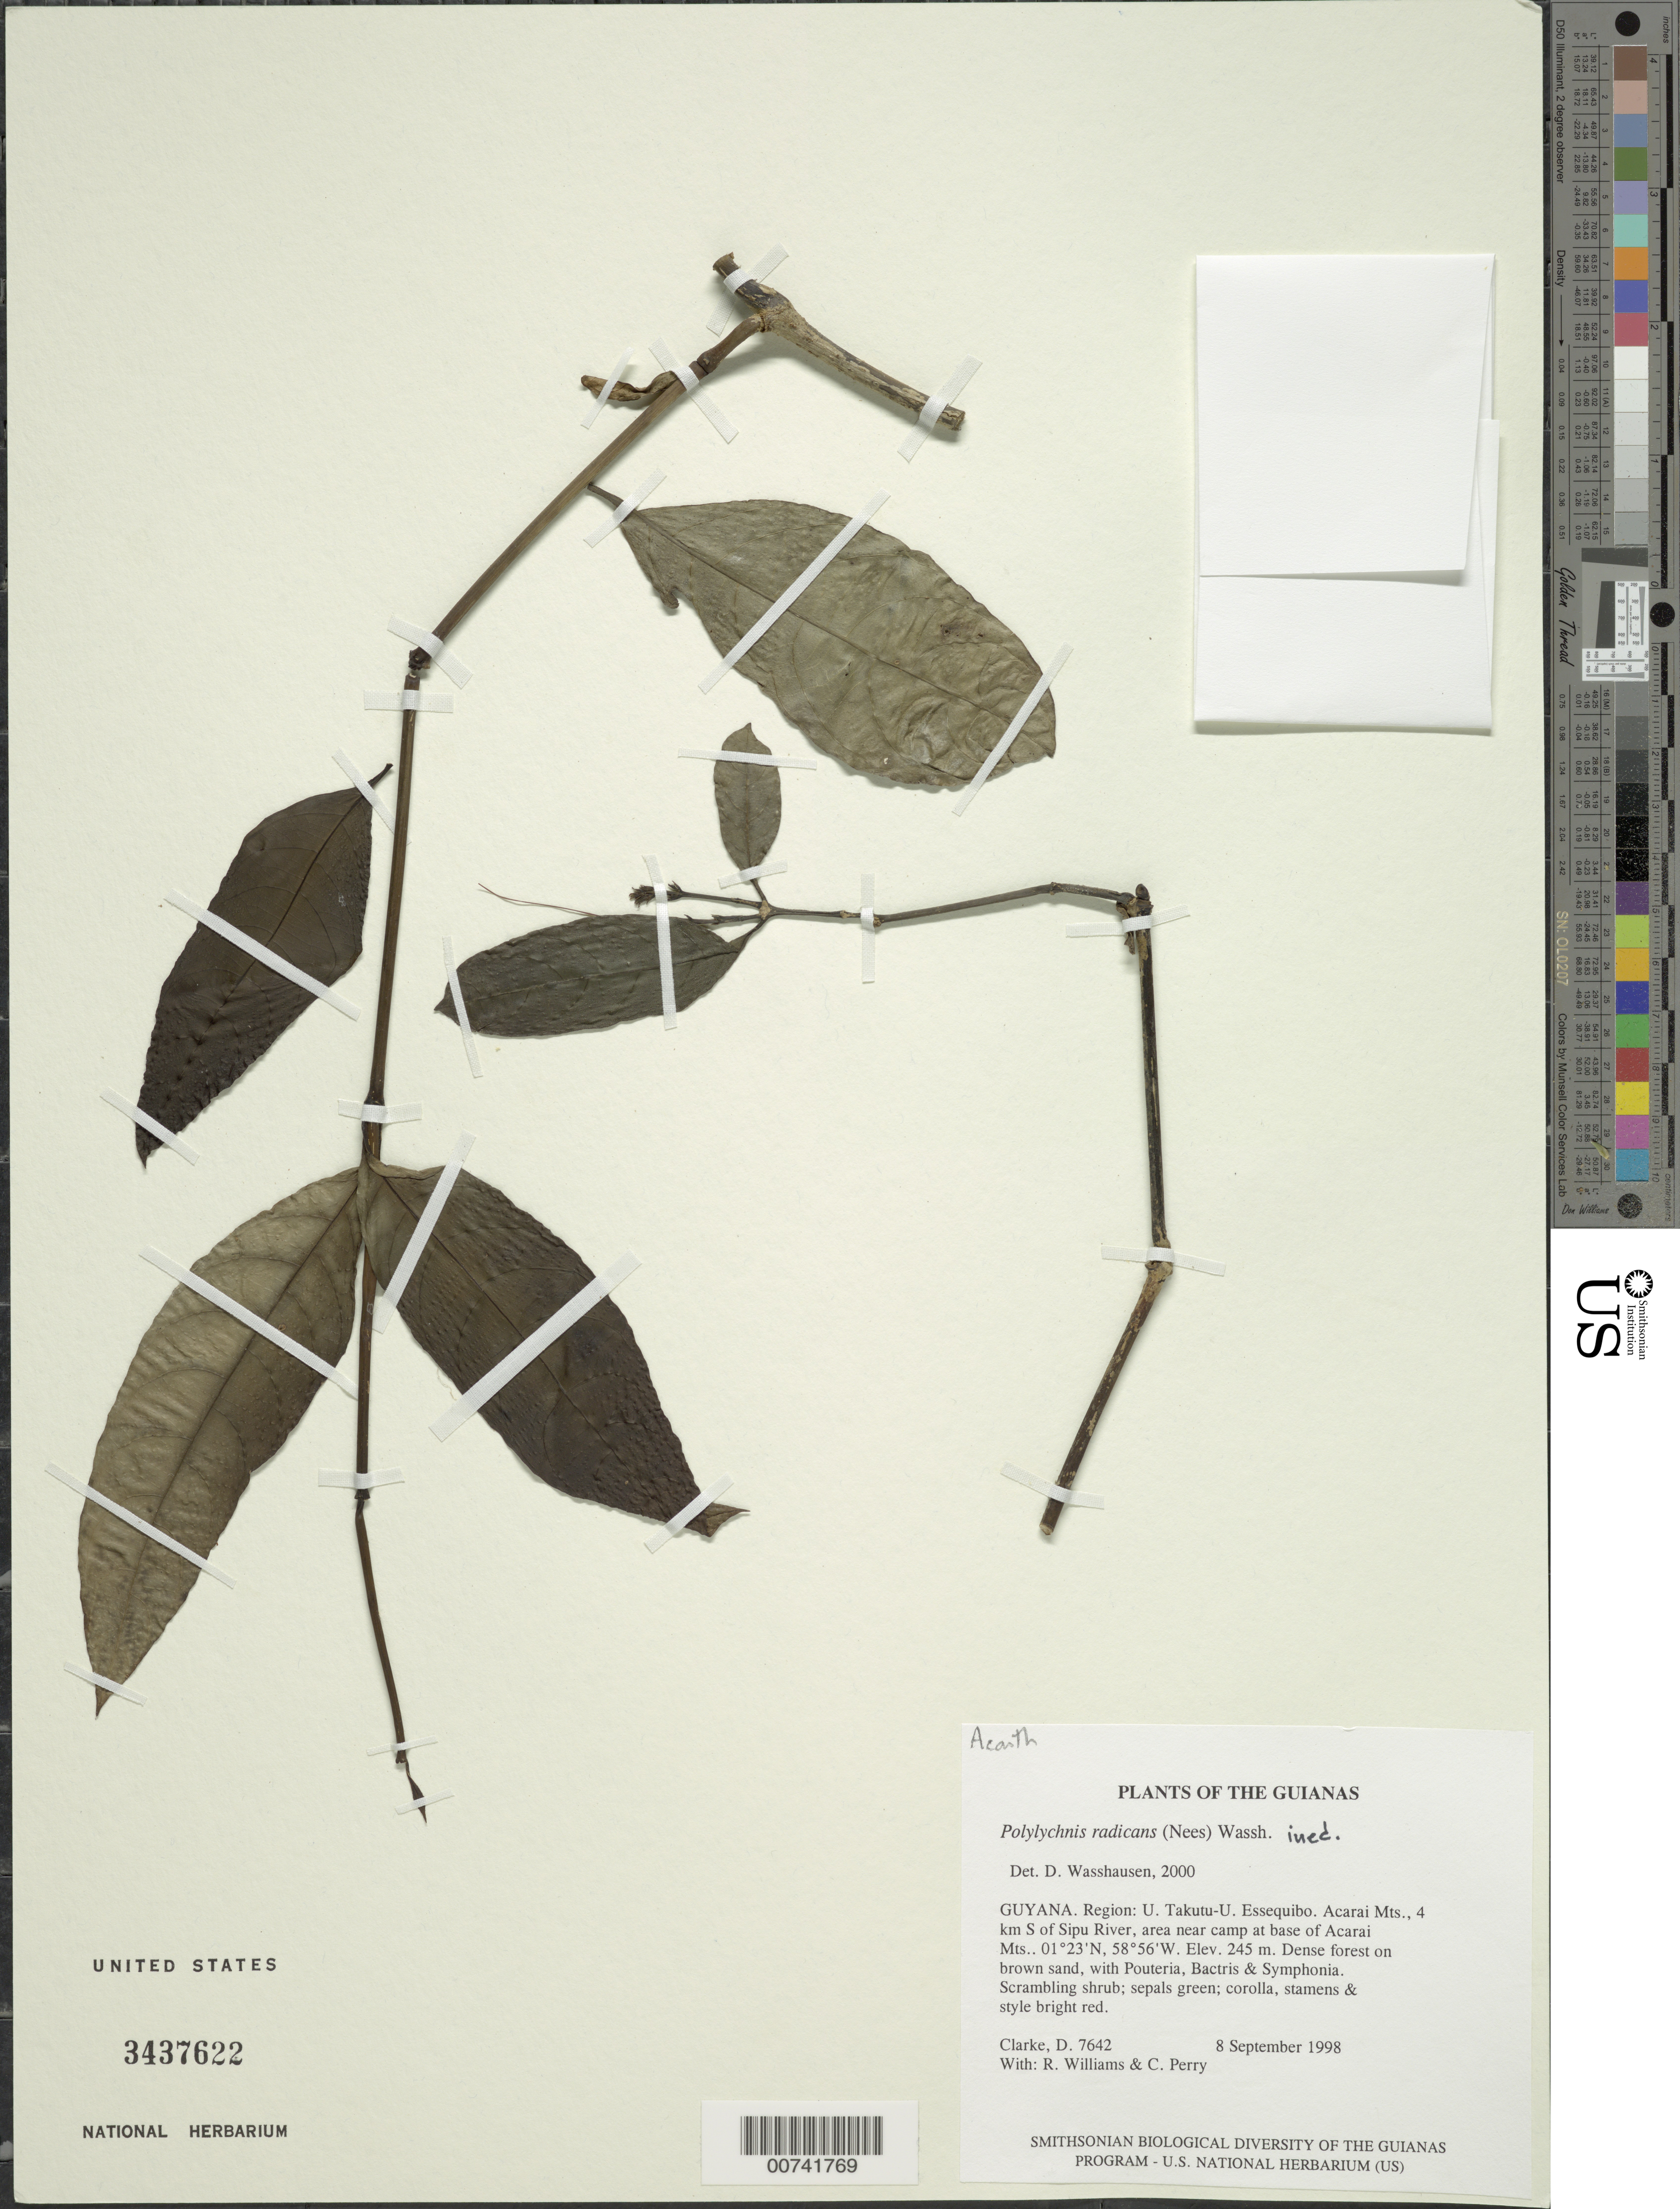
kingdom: Plantae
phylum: Tracheophyta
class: Magnoliopsida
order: Lamiales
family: Acanthaceae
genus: Polylychnis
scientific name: Polylychnis radicans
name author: (Nees) Wassh.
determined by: Wasshausen, Dieter C., (BOT), Smithsonian Institution - National Museum of Natural History (UNITED STATES)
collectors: H. D. Clarke, R. Williams & C. Perry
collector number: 7642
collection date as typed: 8 September 1998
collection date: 1998-09-08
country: Guyana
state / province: U. Takutu-U. Essequibo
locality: Acarai Mts., 4 km S of Sipu River, area near camp at base of Acarai Mts.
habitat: Dense forest on brown sand, with Pouteria, Bactris & Symphonia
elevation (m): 245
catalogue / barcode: US 3437622